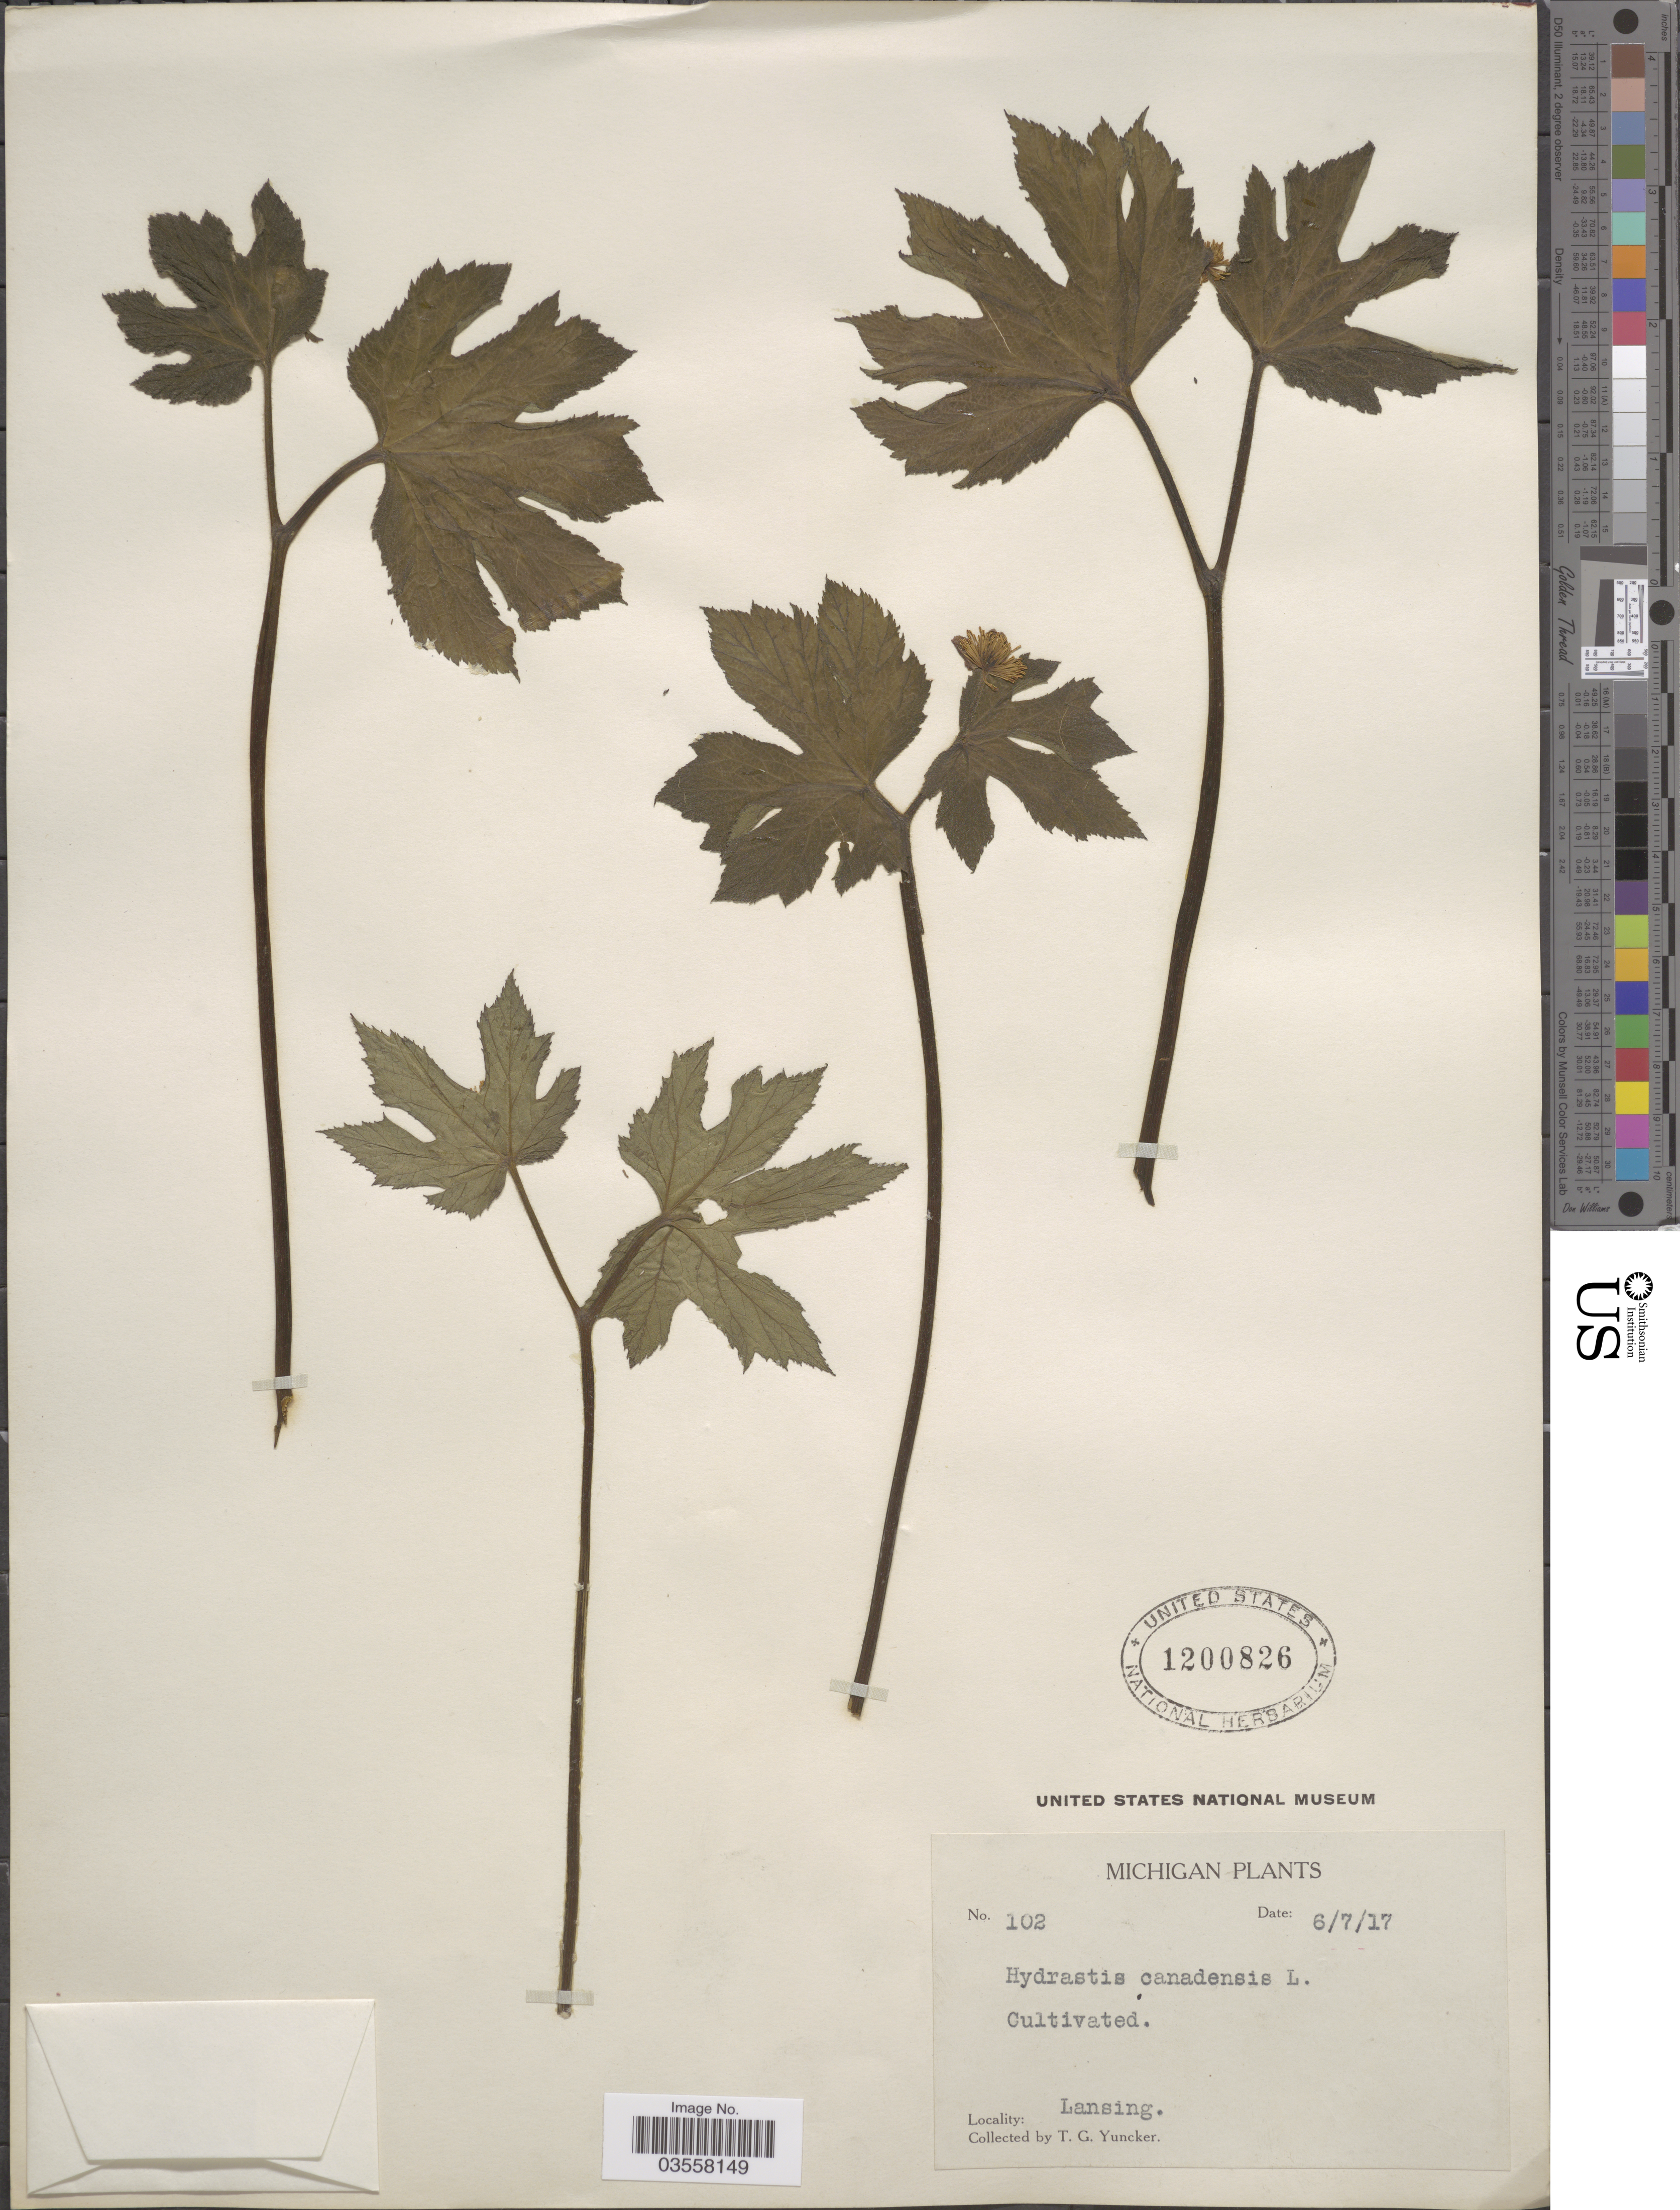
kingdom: Plantae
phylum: Tracheophyta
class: Magnoliopsida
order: Ranunculales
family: Ranunculaceae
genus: Hydrastis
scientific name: Hydrastis canadensis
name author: L.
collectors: T. G. Yuncker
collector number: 102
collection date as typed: Transcribed d/m/y: 7/6/17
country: United States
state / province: Michigan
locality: Lansing.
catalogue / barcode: US 1200826